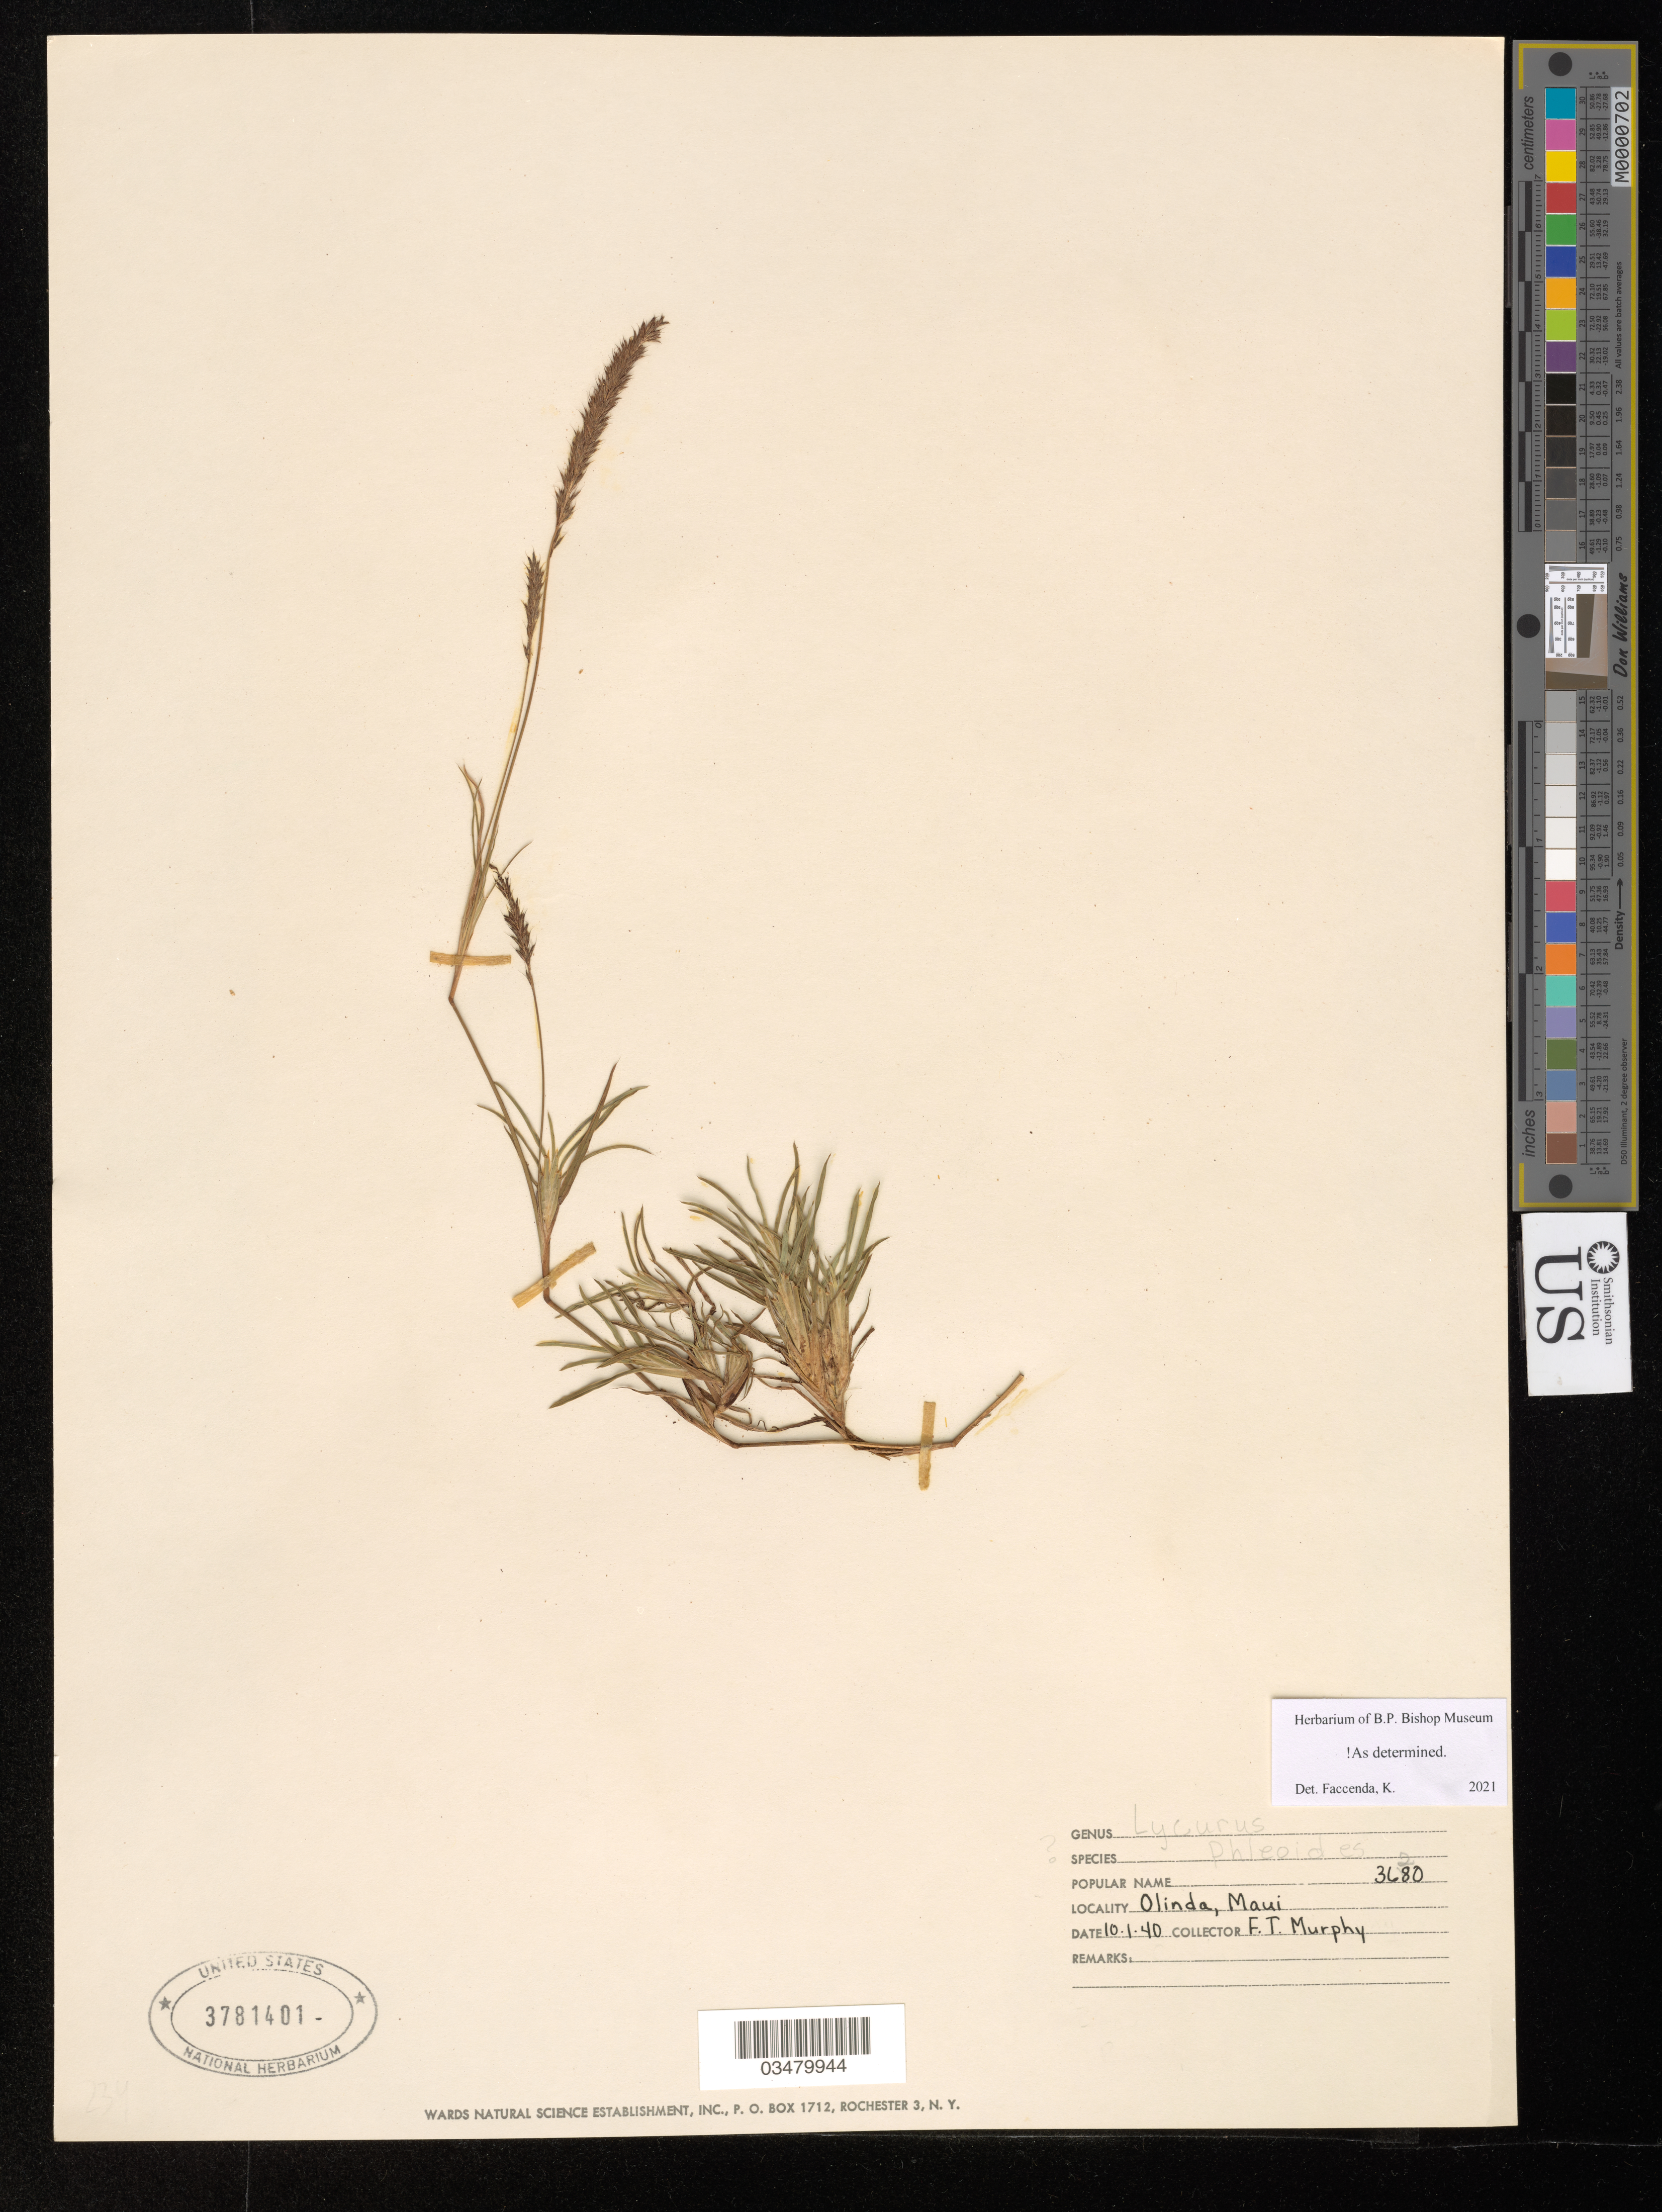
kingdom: Plantae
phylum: Tracheophyta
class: Liliopsida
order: Poales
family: Poaceae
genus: Muhlenbergia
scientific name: Muhlenbergia phleoides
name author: (Kunth) Columbus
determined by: Wagner, W. L., (BOT), Smithsonian Institution - National Museum of Natural History (UNITED STATES)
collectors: F. Murphy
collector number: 3620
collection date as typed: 10-1-40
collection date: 1940-10-01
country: United States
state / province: Hawaii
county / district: Maui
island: Maui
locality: Olinda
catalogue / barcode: US 3781401